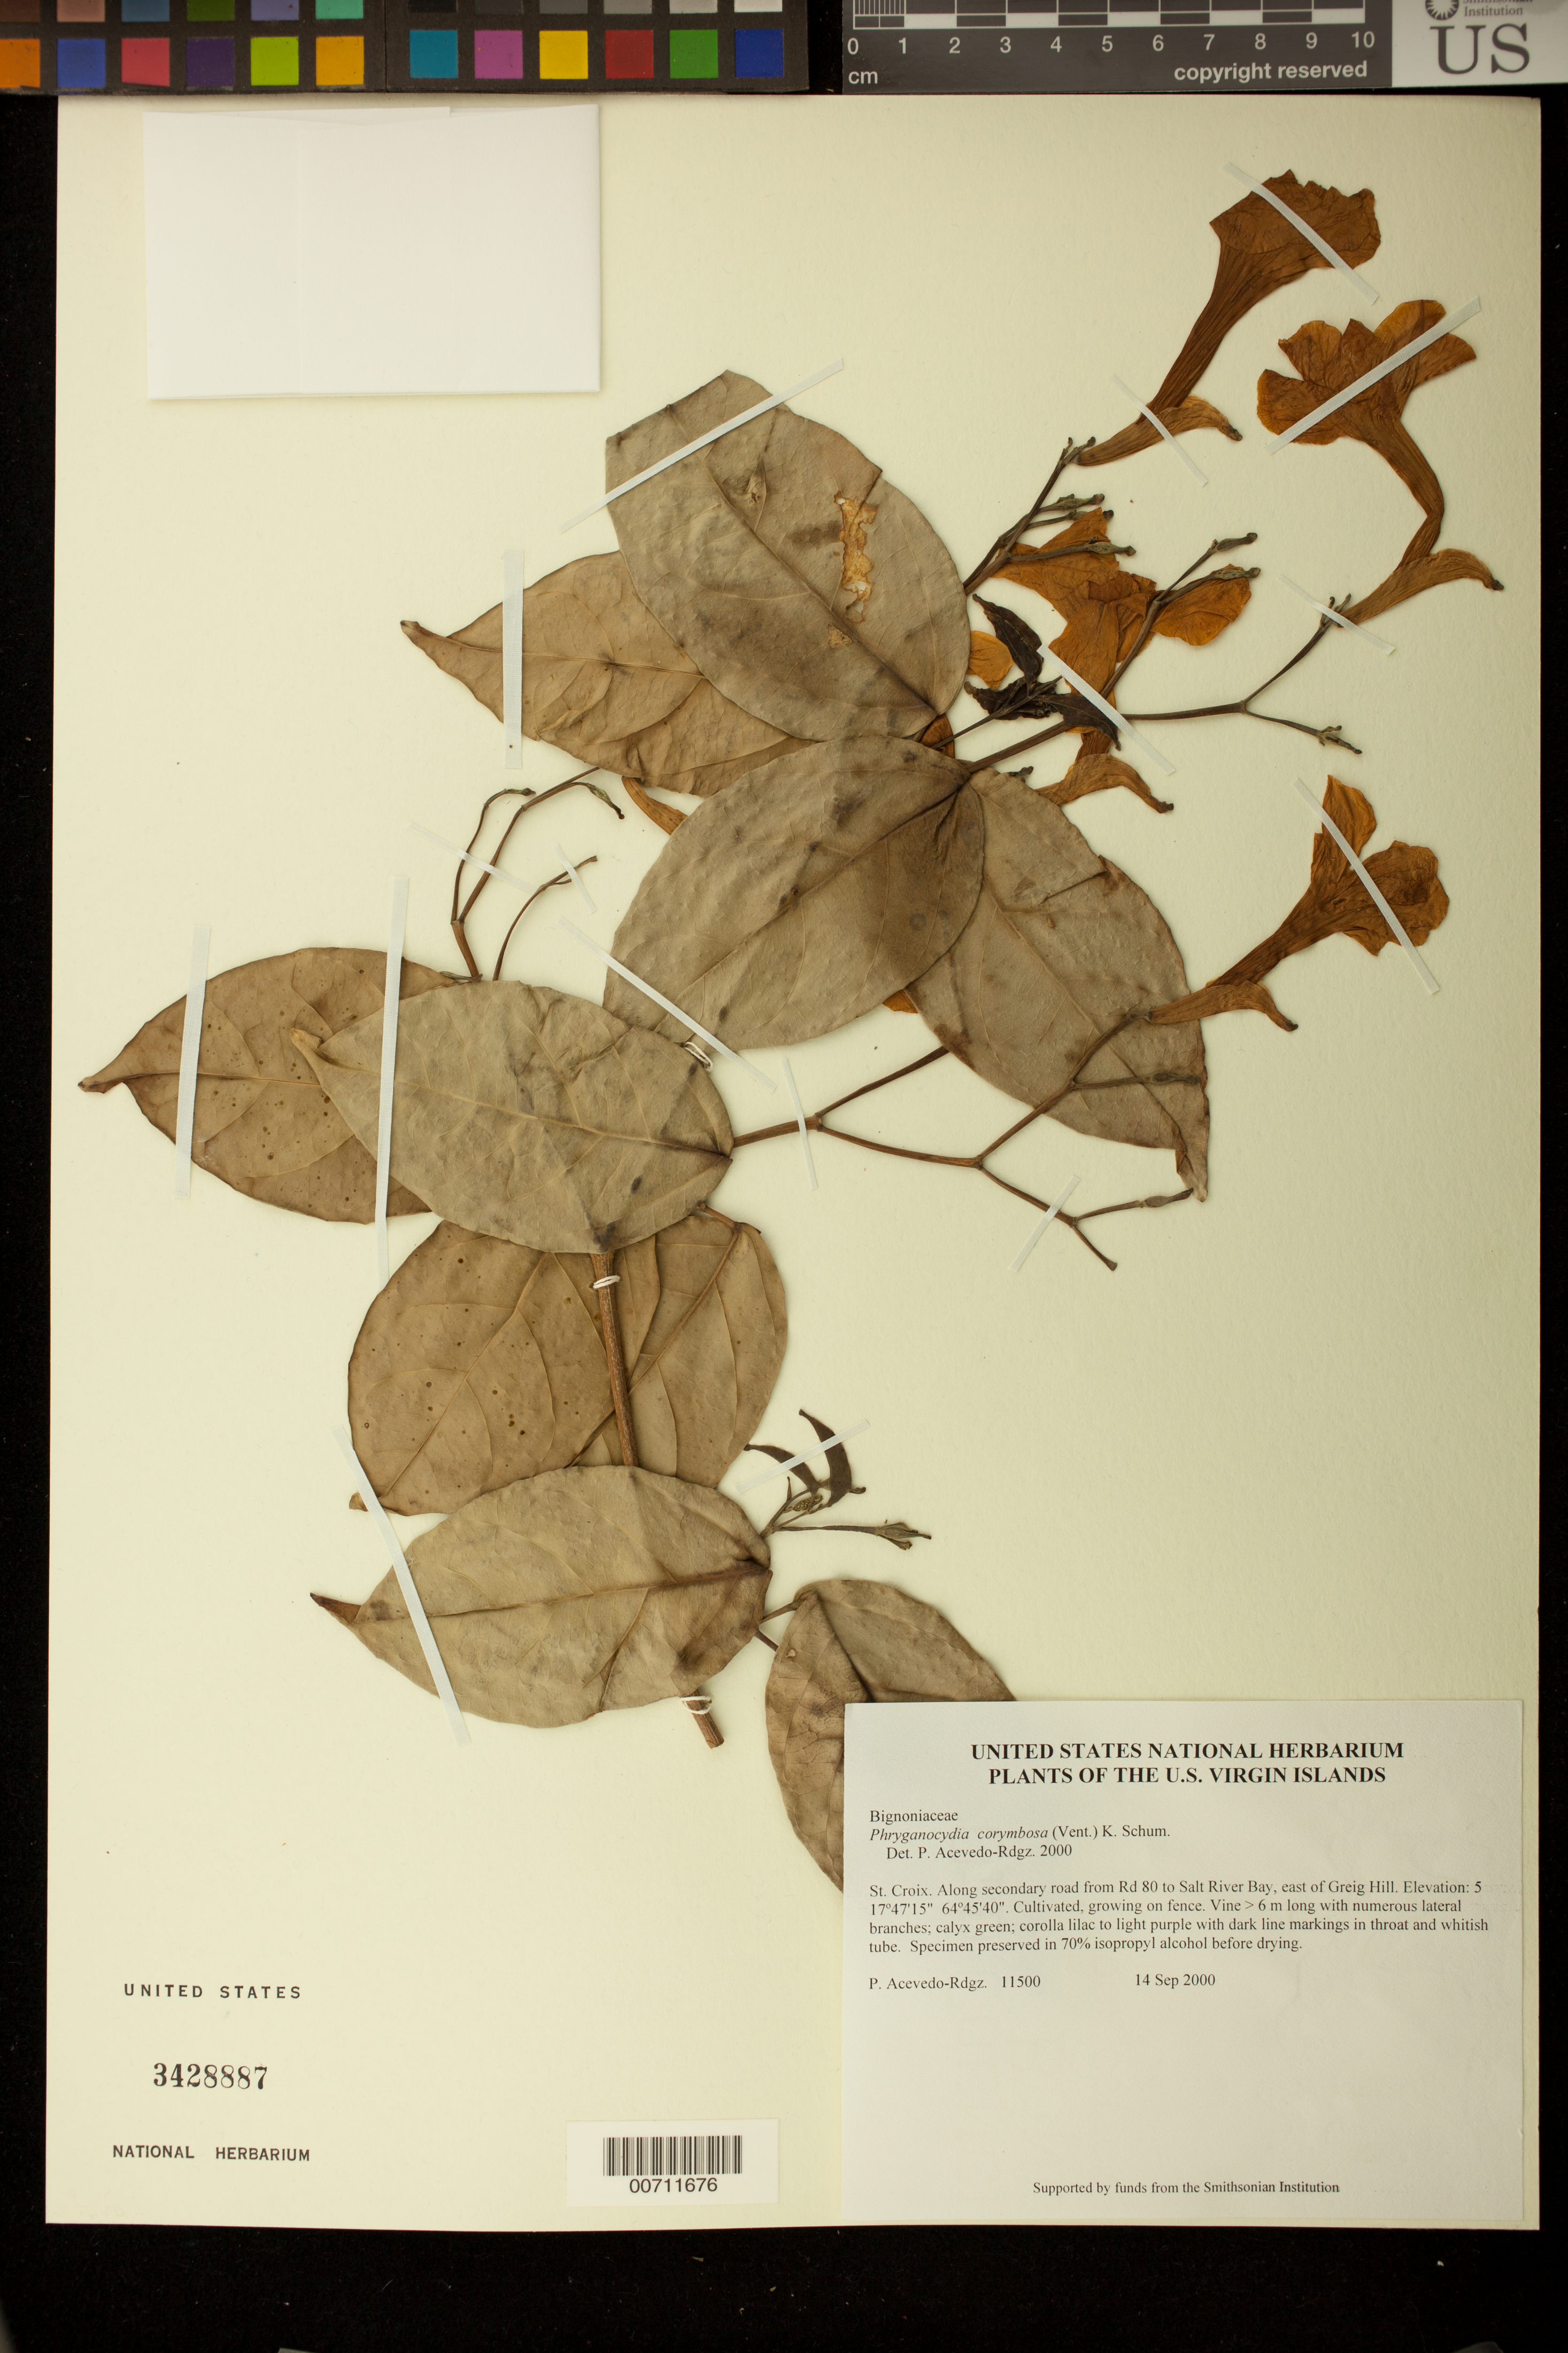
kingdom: Plantae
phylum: Tracheophyta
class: Magnoliopsida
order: Lamiales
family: Bignoniaceae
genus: Bignonia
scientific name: Bignonia corymbosa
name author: (Vent.) L.G. Lohmann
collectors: P. Acevedo-Rodr.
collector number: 11500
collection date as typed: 14 Sep 2000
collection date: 2000-09-14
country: U.S. Virgin Islands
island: St. Croix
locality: Along secondary road from Rd 80 to Salt River Bay, east of Greig Hill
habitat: Cultivated, growing on fence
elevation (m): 5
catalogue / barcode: US 3428887